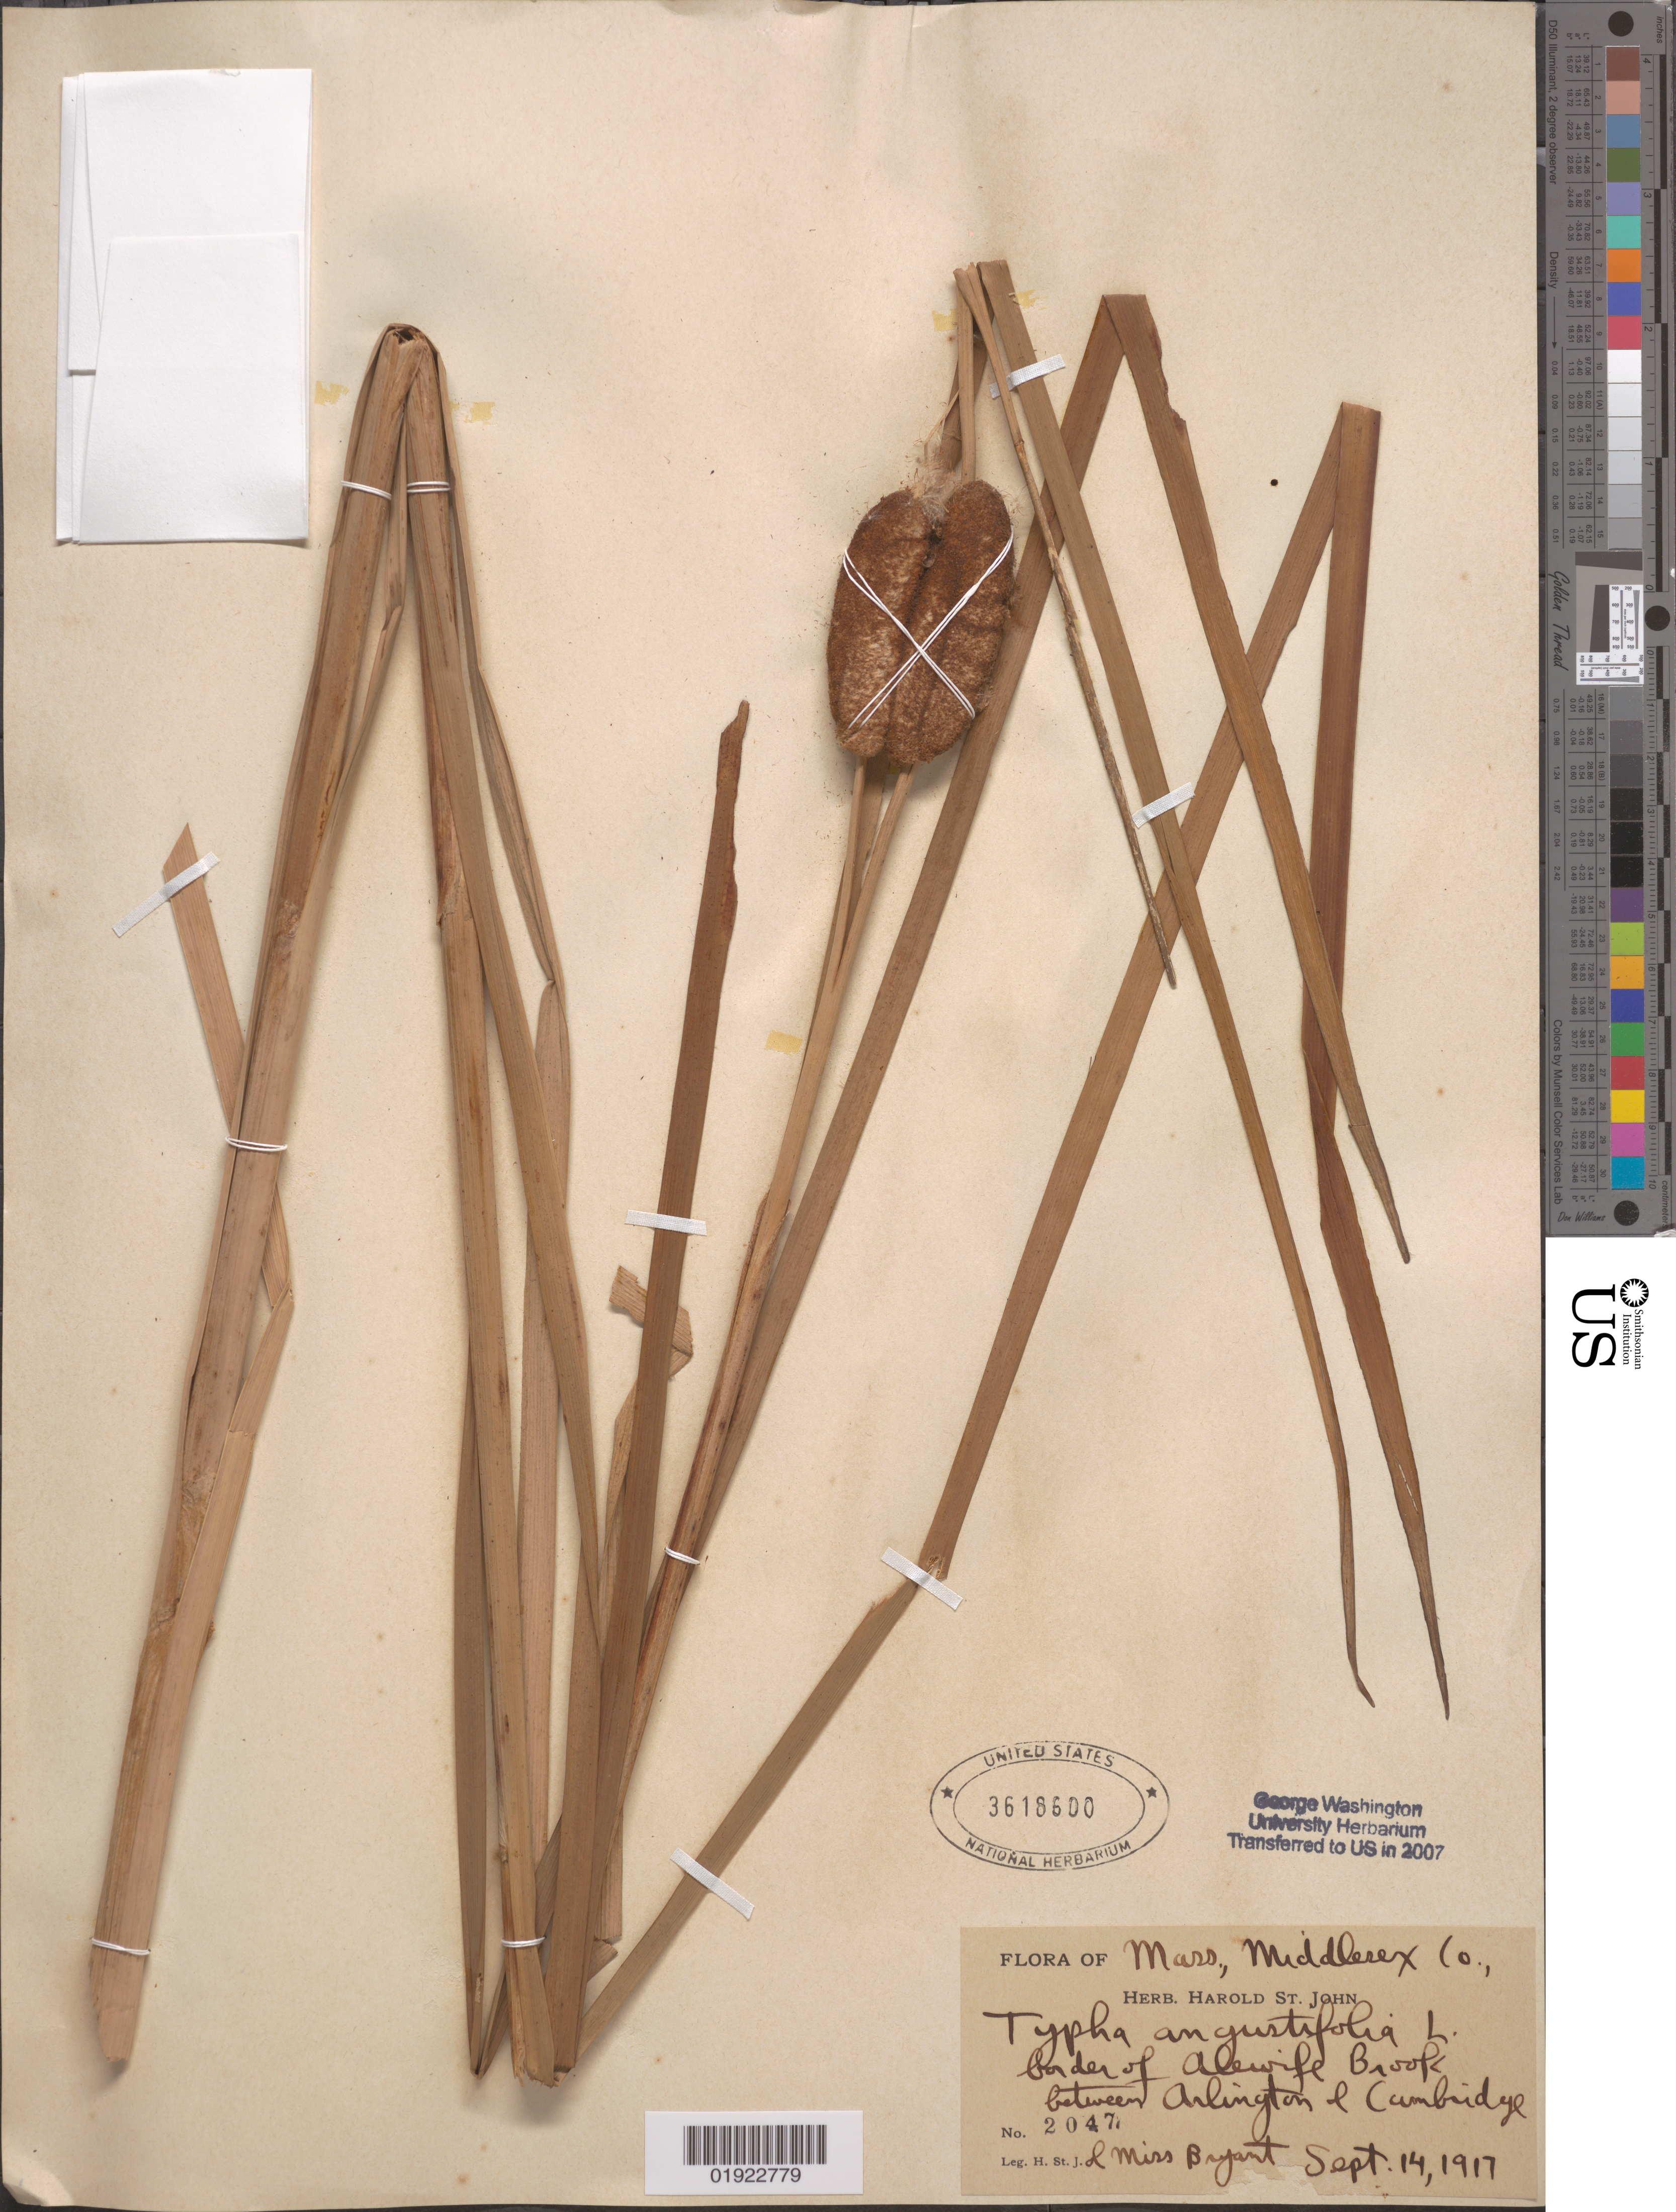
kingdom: Plantae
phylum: Tracheophyta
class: Liliopsida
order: Poales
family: Typhaceae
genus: Typha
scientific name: Typha angustifolia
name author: L.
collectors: H. St. John & Bryant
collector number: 2047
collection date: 1917-09-14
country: United States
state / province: Massachusetts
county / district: Middlesex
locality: Border of Alewife Brook between Arlington & Cambridge.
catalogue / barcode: US 3618600